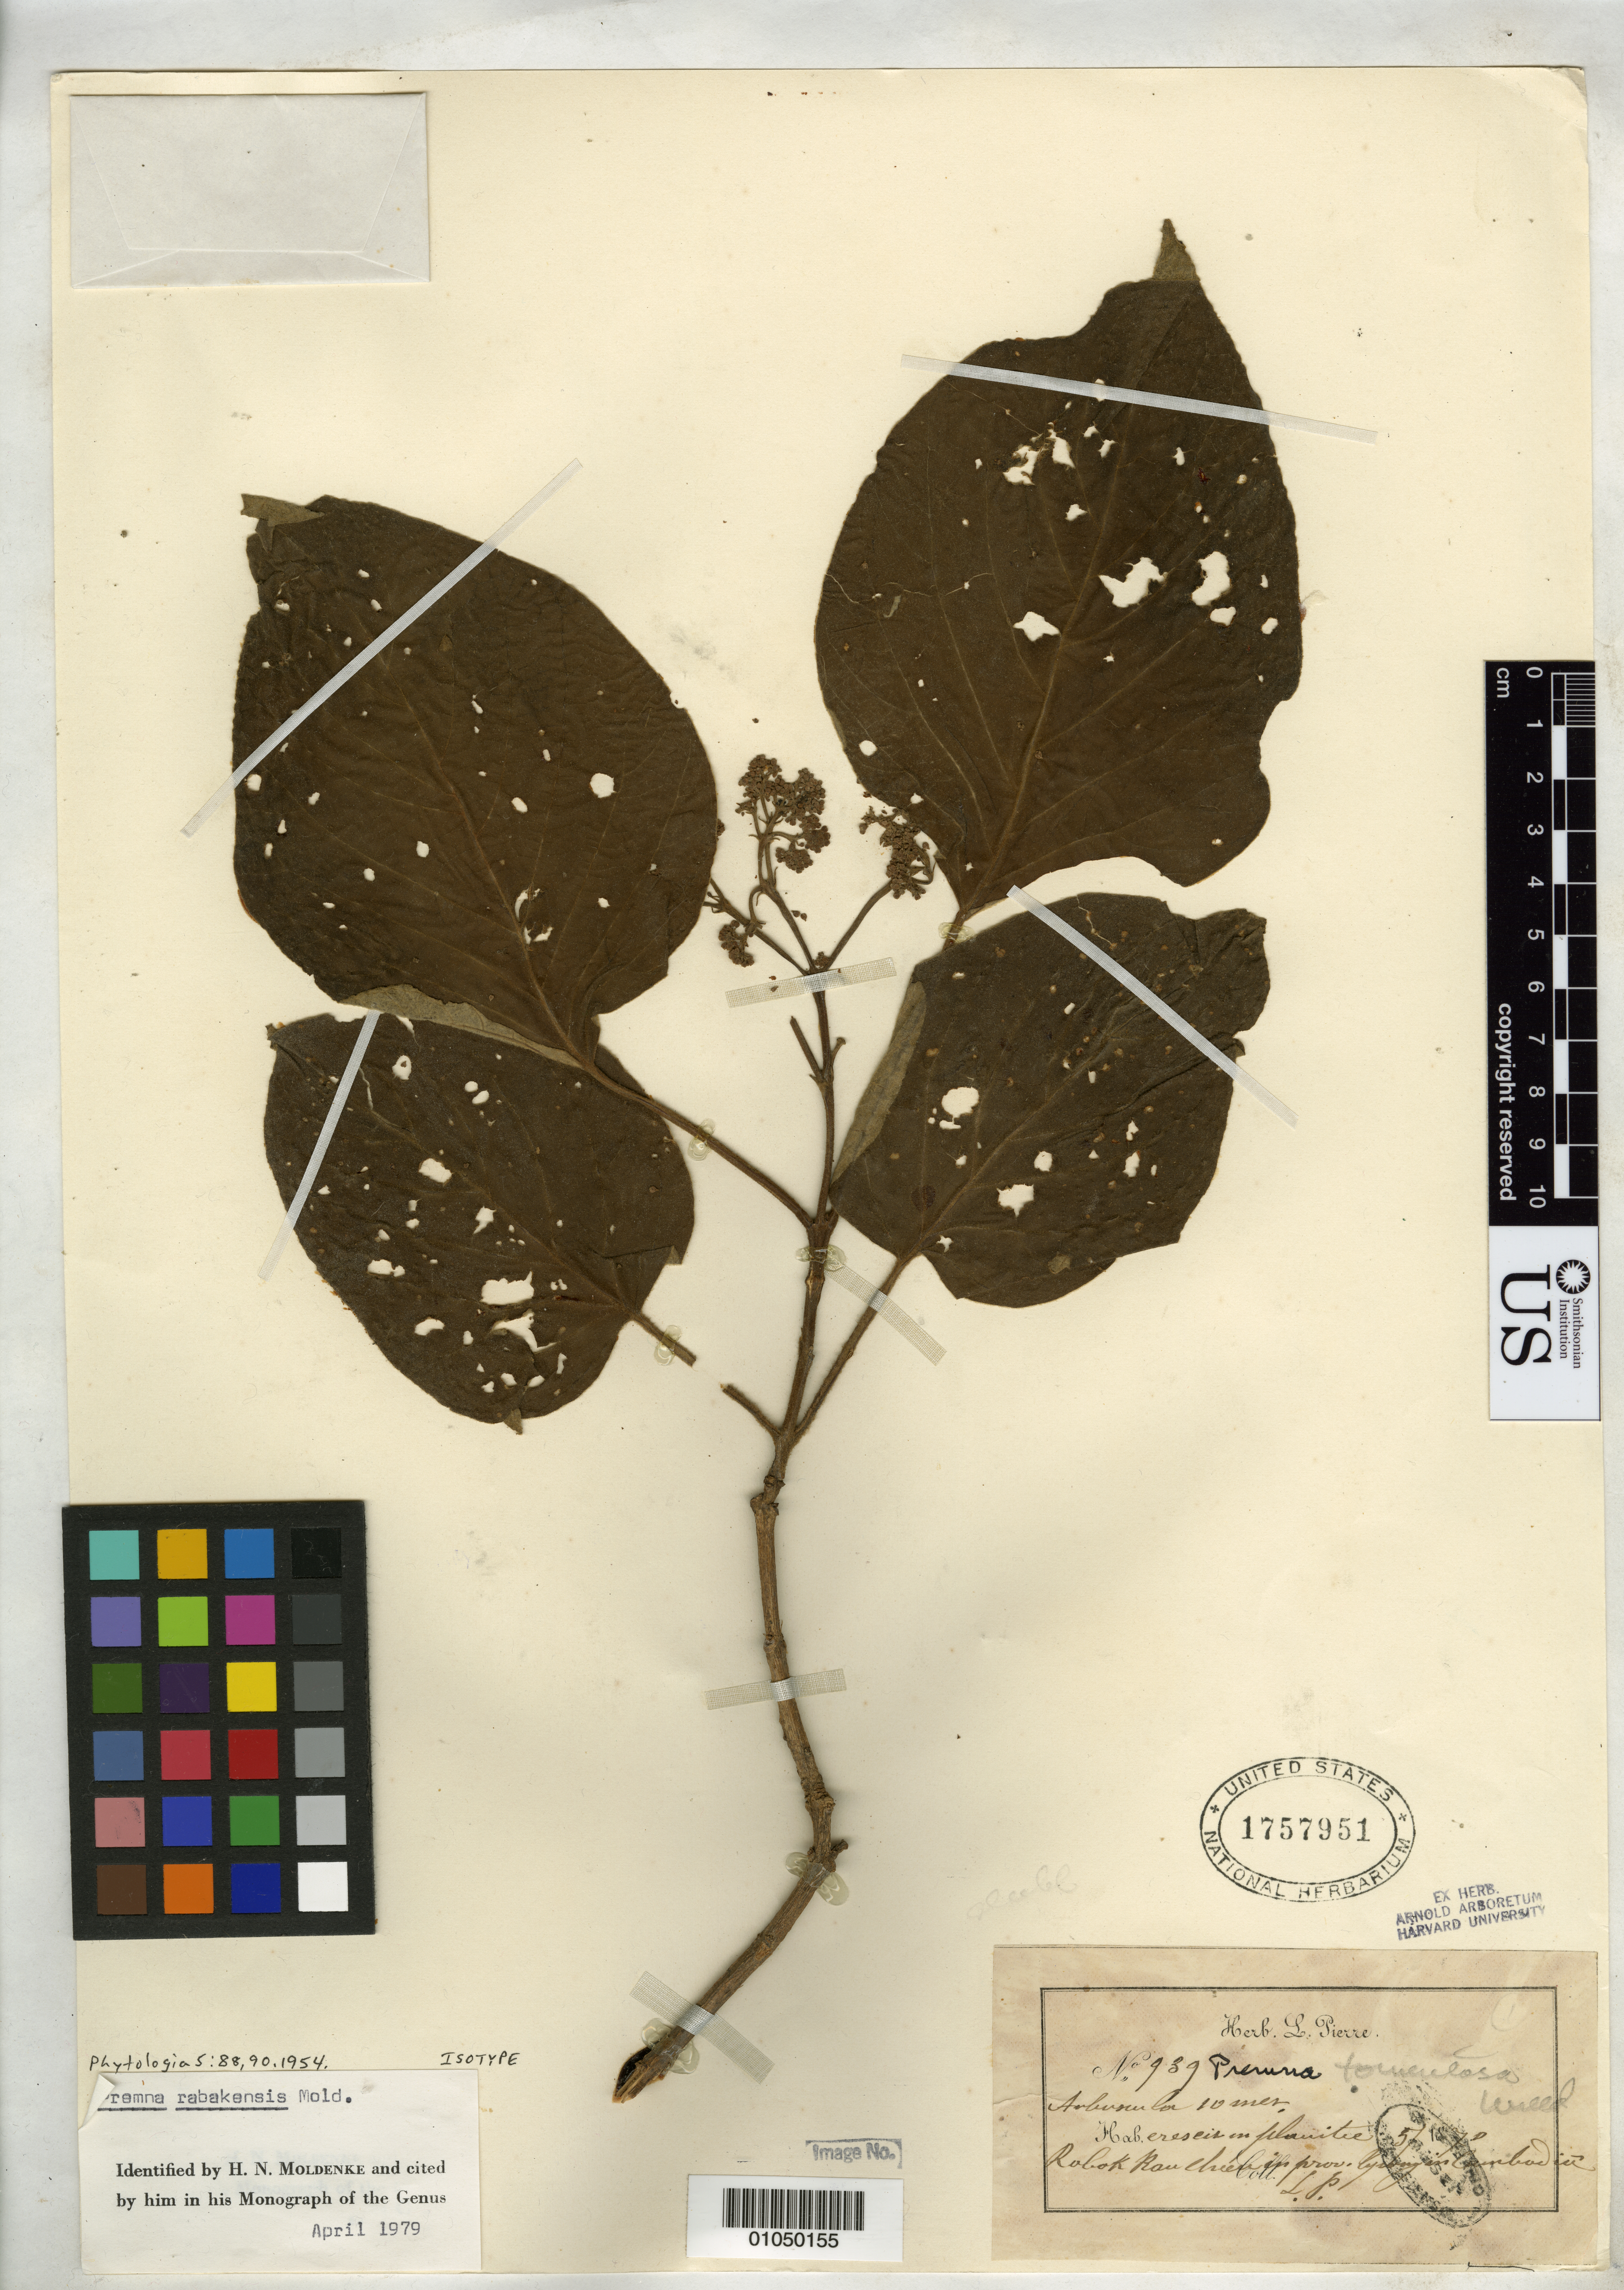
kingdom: Plantae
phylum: Tracheophyta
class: Magnoliopsida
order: Lamiales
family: Lamiaceae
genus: Premna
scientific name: Premna rabakensis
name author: Moldenke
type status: Isotype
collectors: J. Pierre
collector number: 939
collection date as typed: May 1870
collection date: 1870-05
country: Cambodia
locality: Robak [Rabak?] Kauchien in prov. [illegible]. [Protologue, "Rabak Ran Chien"]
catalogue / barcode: US 1757951